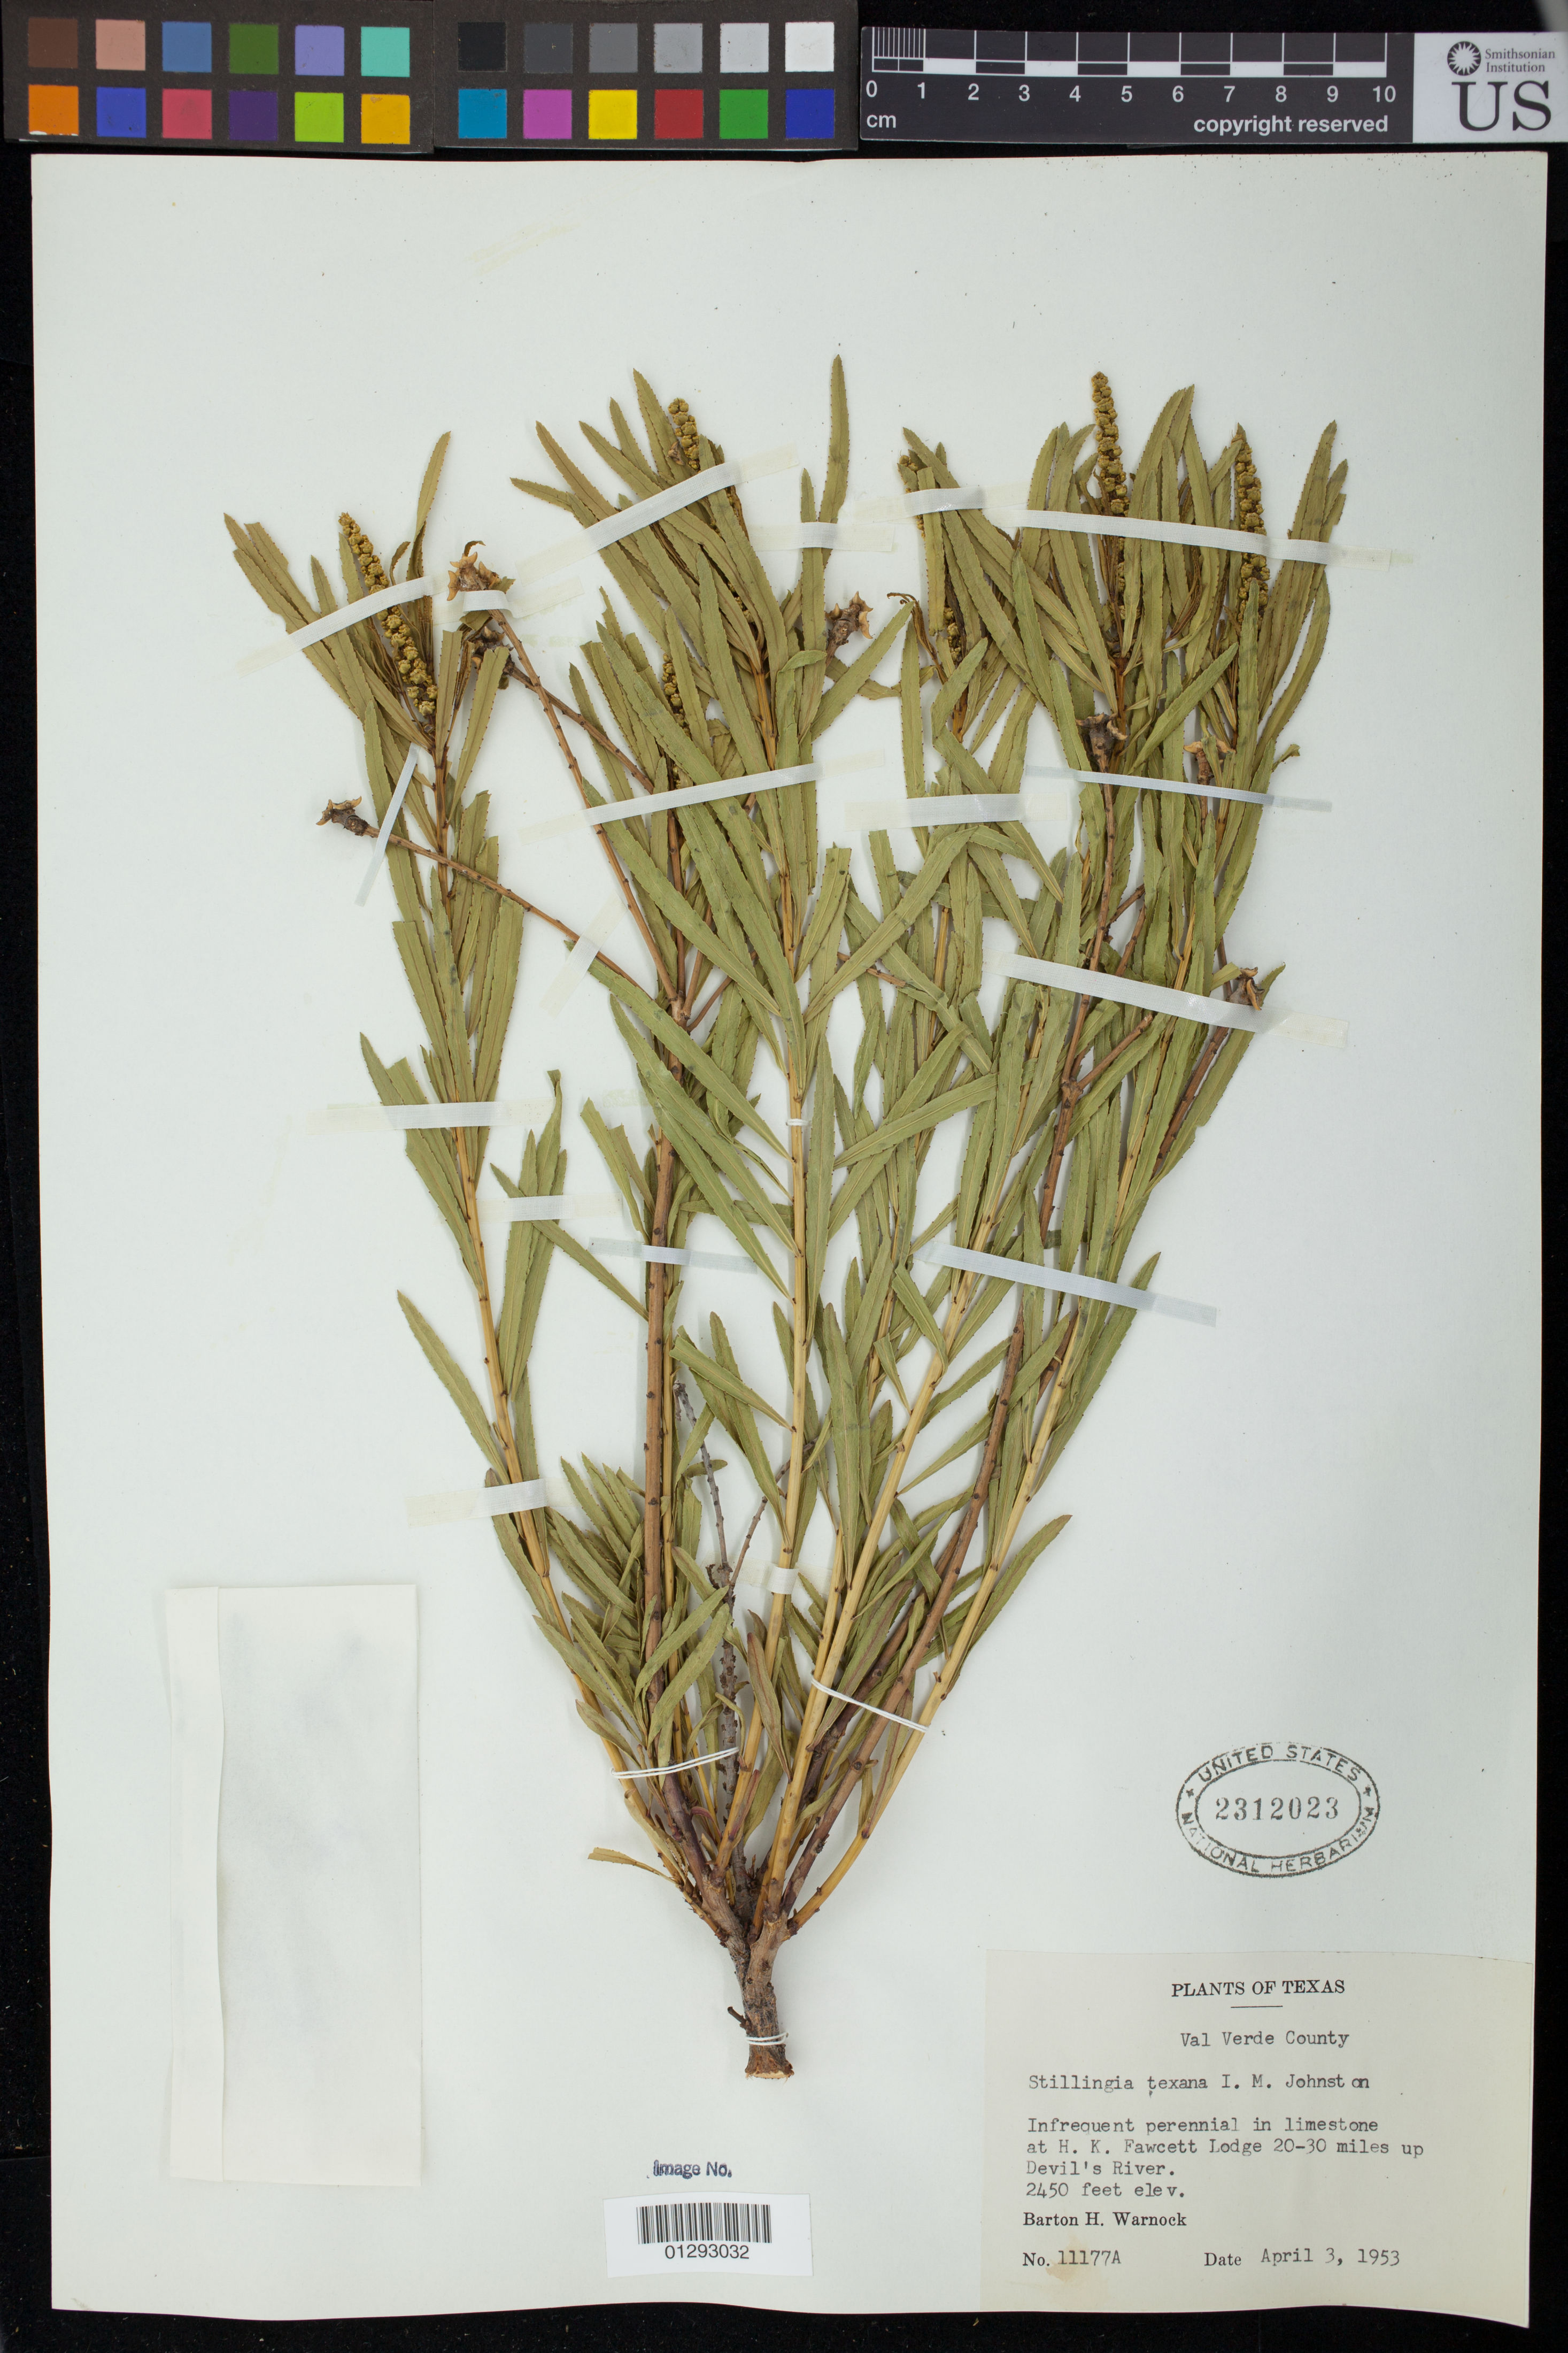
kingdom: Plantae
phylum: Tracheophyta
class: Magnoliopsida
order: Malpighiales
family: Euphorbiaceae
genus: Stillingia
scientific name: Stillingia texana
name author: I.M. Johnst.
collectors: B. H. Warnock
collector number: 11177A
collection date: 1953-04-03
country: United States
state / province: Texas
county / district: Val Verde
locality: at H. K. Fawcett Lodge 20 - 30 miles up Devil's River.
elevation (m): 747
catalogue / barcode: US 2312023